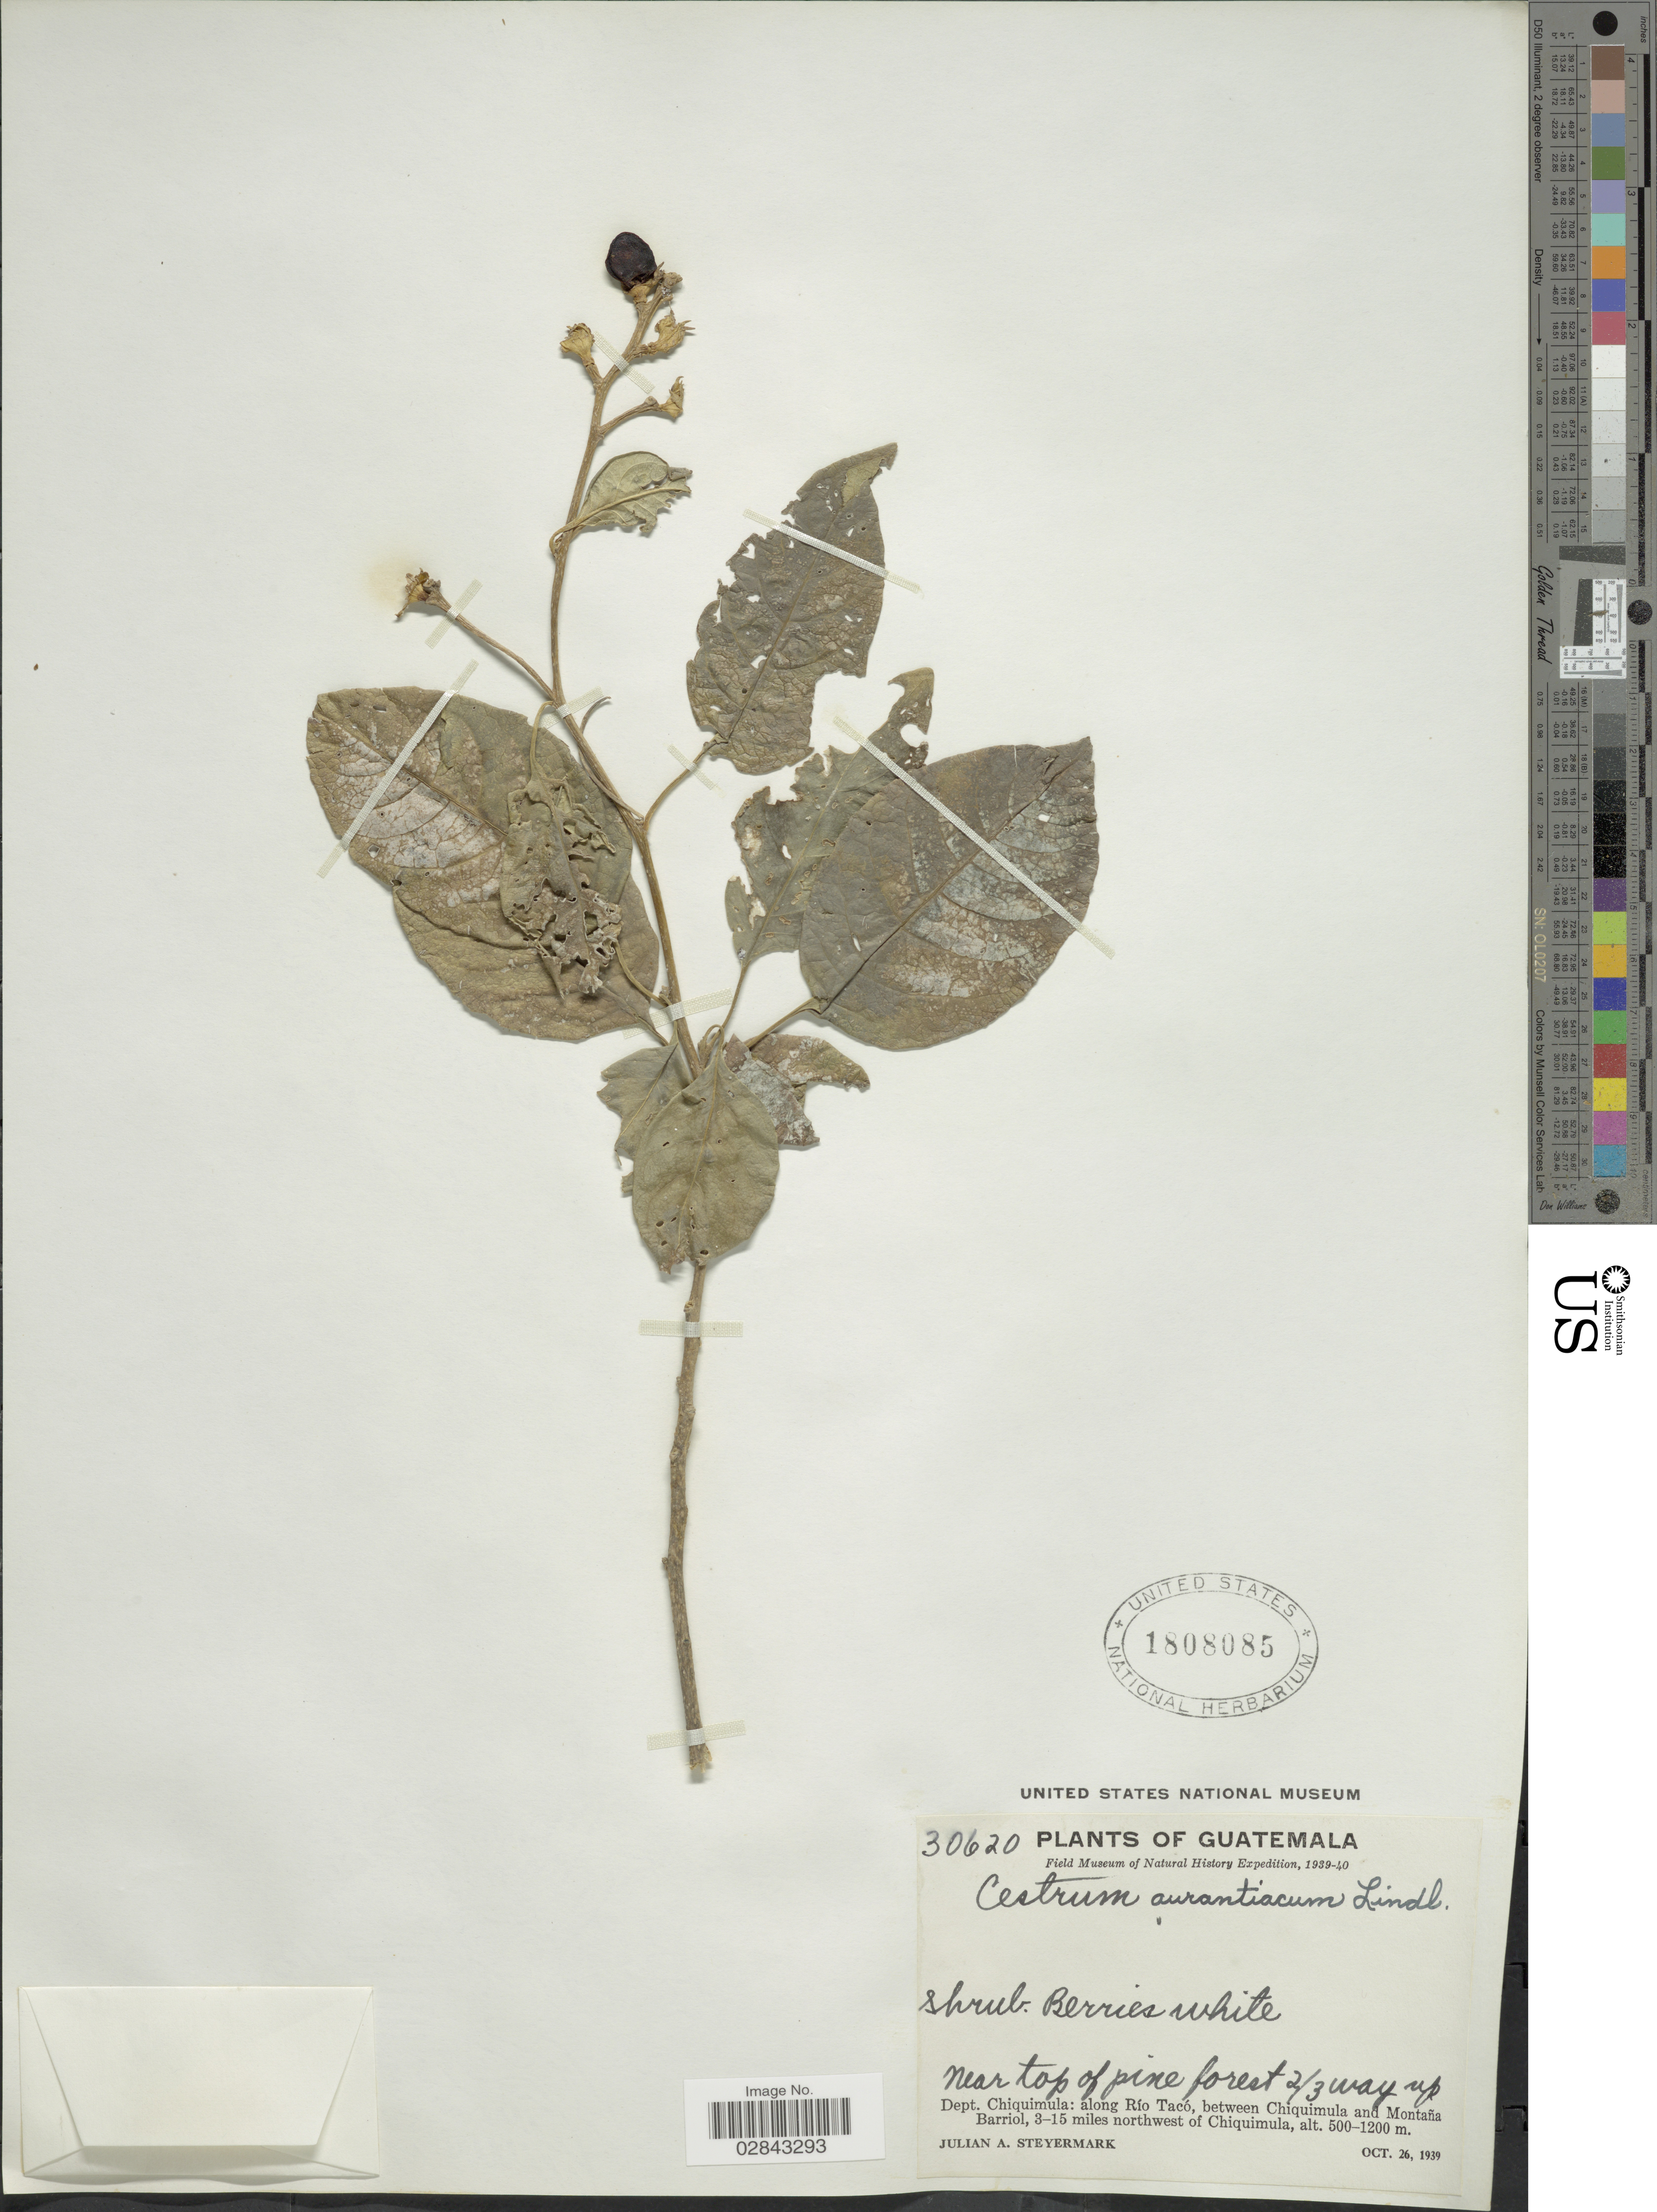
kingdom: Plantae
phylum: Tracheophyta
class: Magnoliopsida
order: Solanales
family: Solanaceae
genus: Cestrum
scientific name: Cestrum aurantiacum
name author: Lindley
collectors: J. Steyermark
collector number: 30620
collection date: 1939-10-26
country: Guatemala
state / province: Chiquimula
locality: Near top of pine forest 2/3 way up. Dept. Chiquimula: along Río Tacó, between Chiquimula and Montaña Barriol, 3-15 miles northwest of Chiquimula.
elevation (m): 500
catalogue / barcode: US 1808085